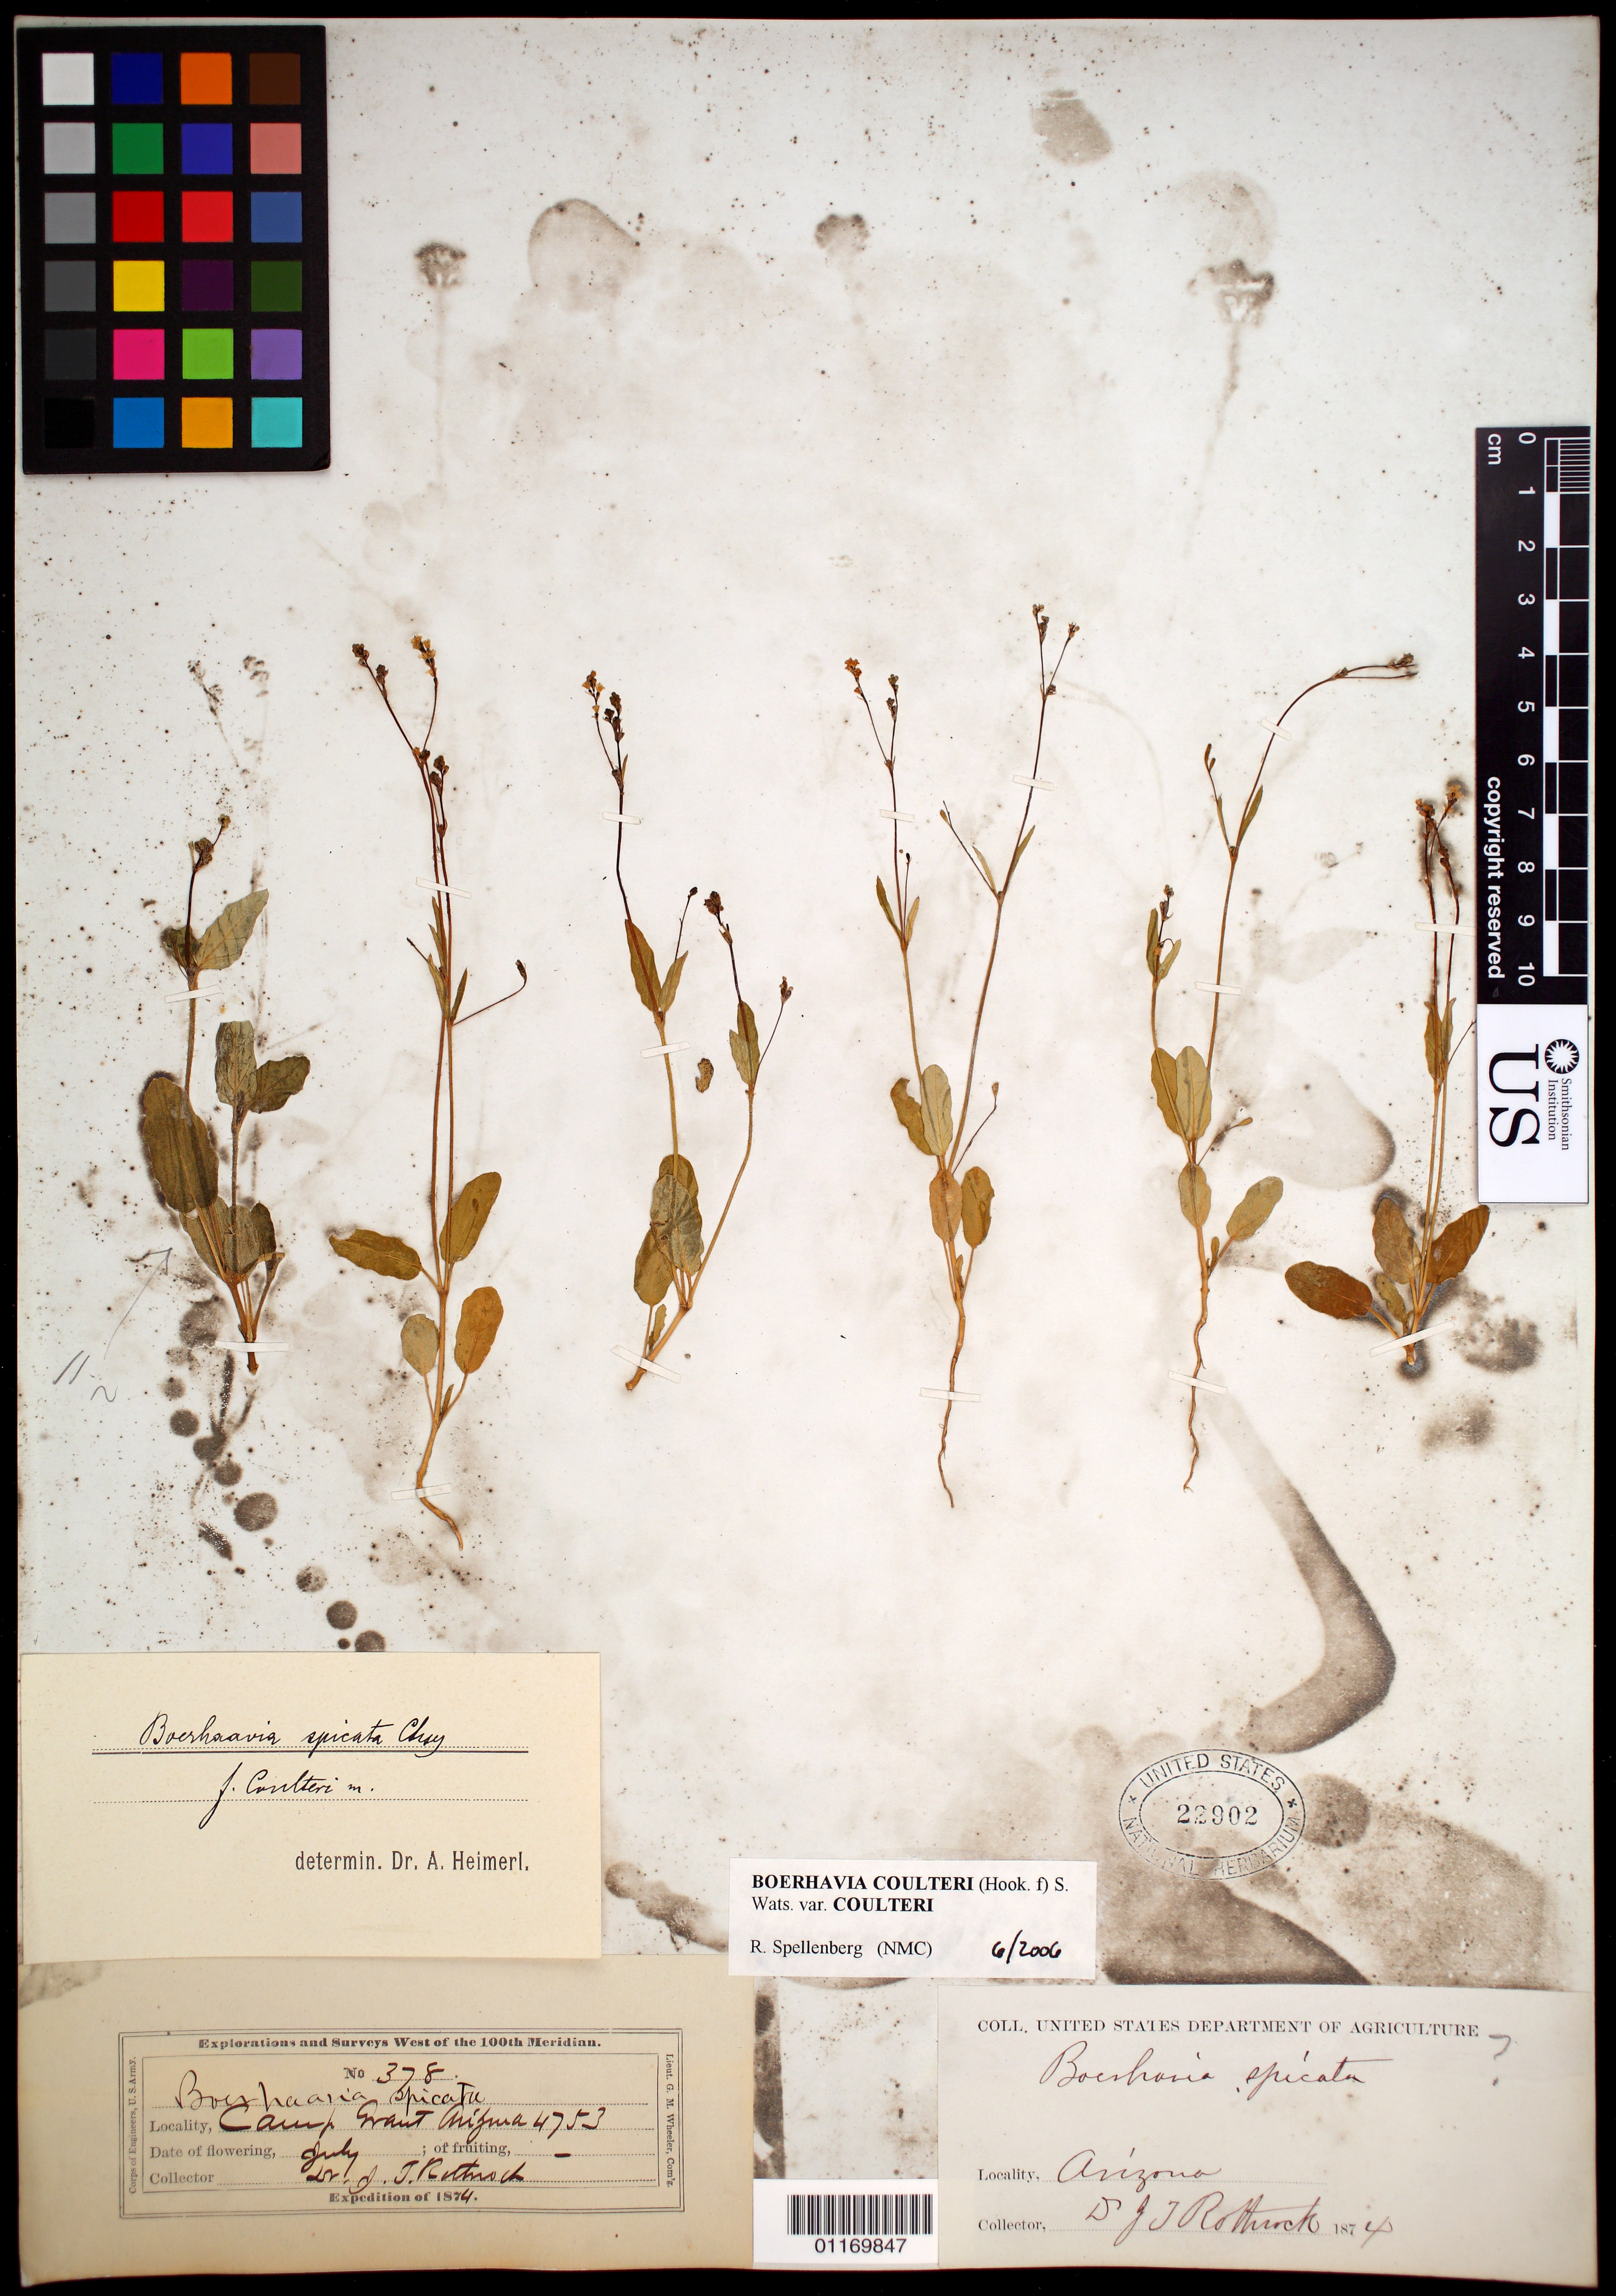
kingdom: Plantae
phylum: Tracheophyta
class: Magnoliopsida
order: Caryophyllales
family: Nyctaginaceae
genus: Boerhavia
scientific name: Boerhavia coulteri var. coulteri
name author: (Hook. f.) S. Watson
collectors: J. T. Rothrock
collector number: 378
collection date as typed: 1874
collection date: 1874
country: United States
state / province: Arizona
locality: Camp Grant.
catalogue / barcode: US 22902